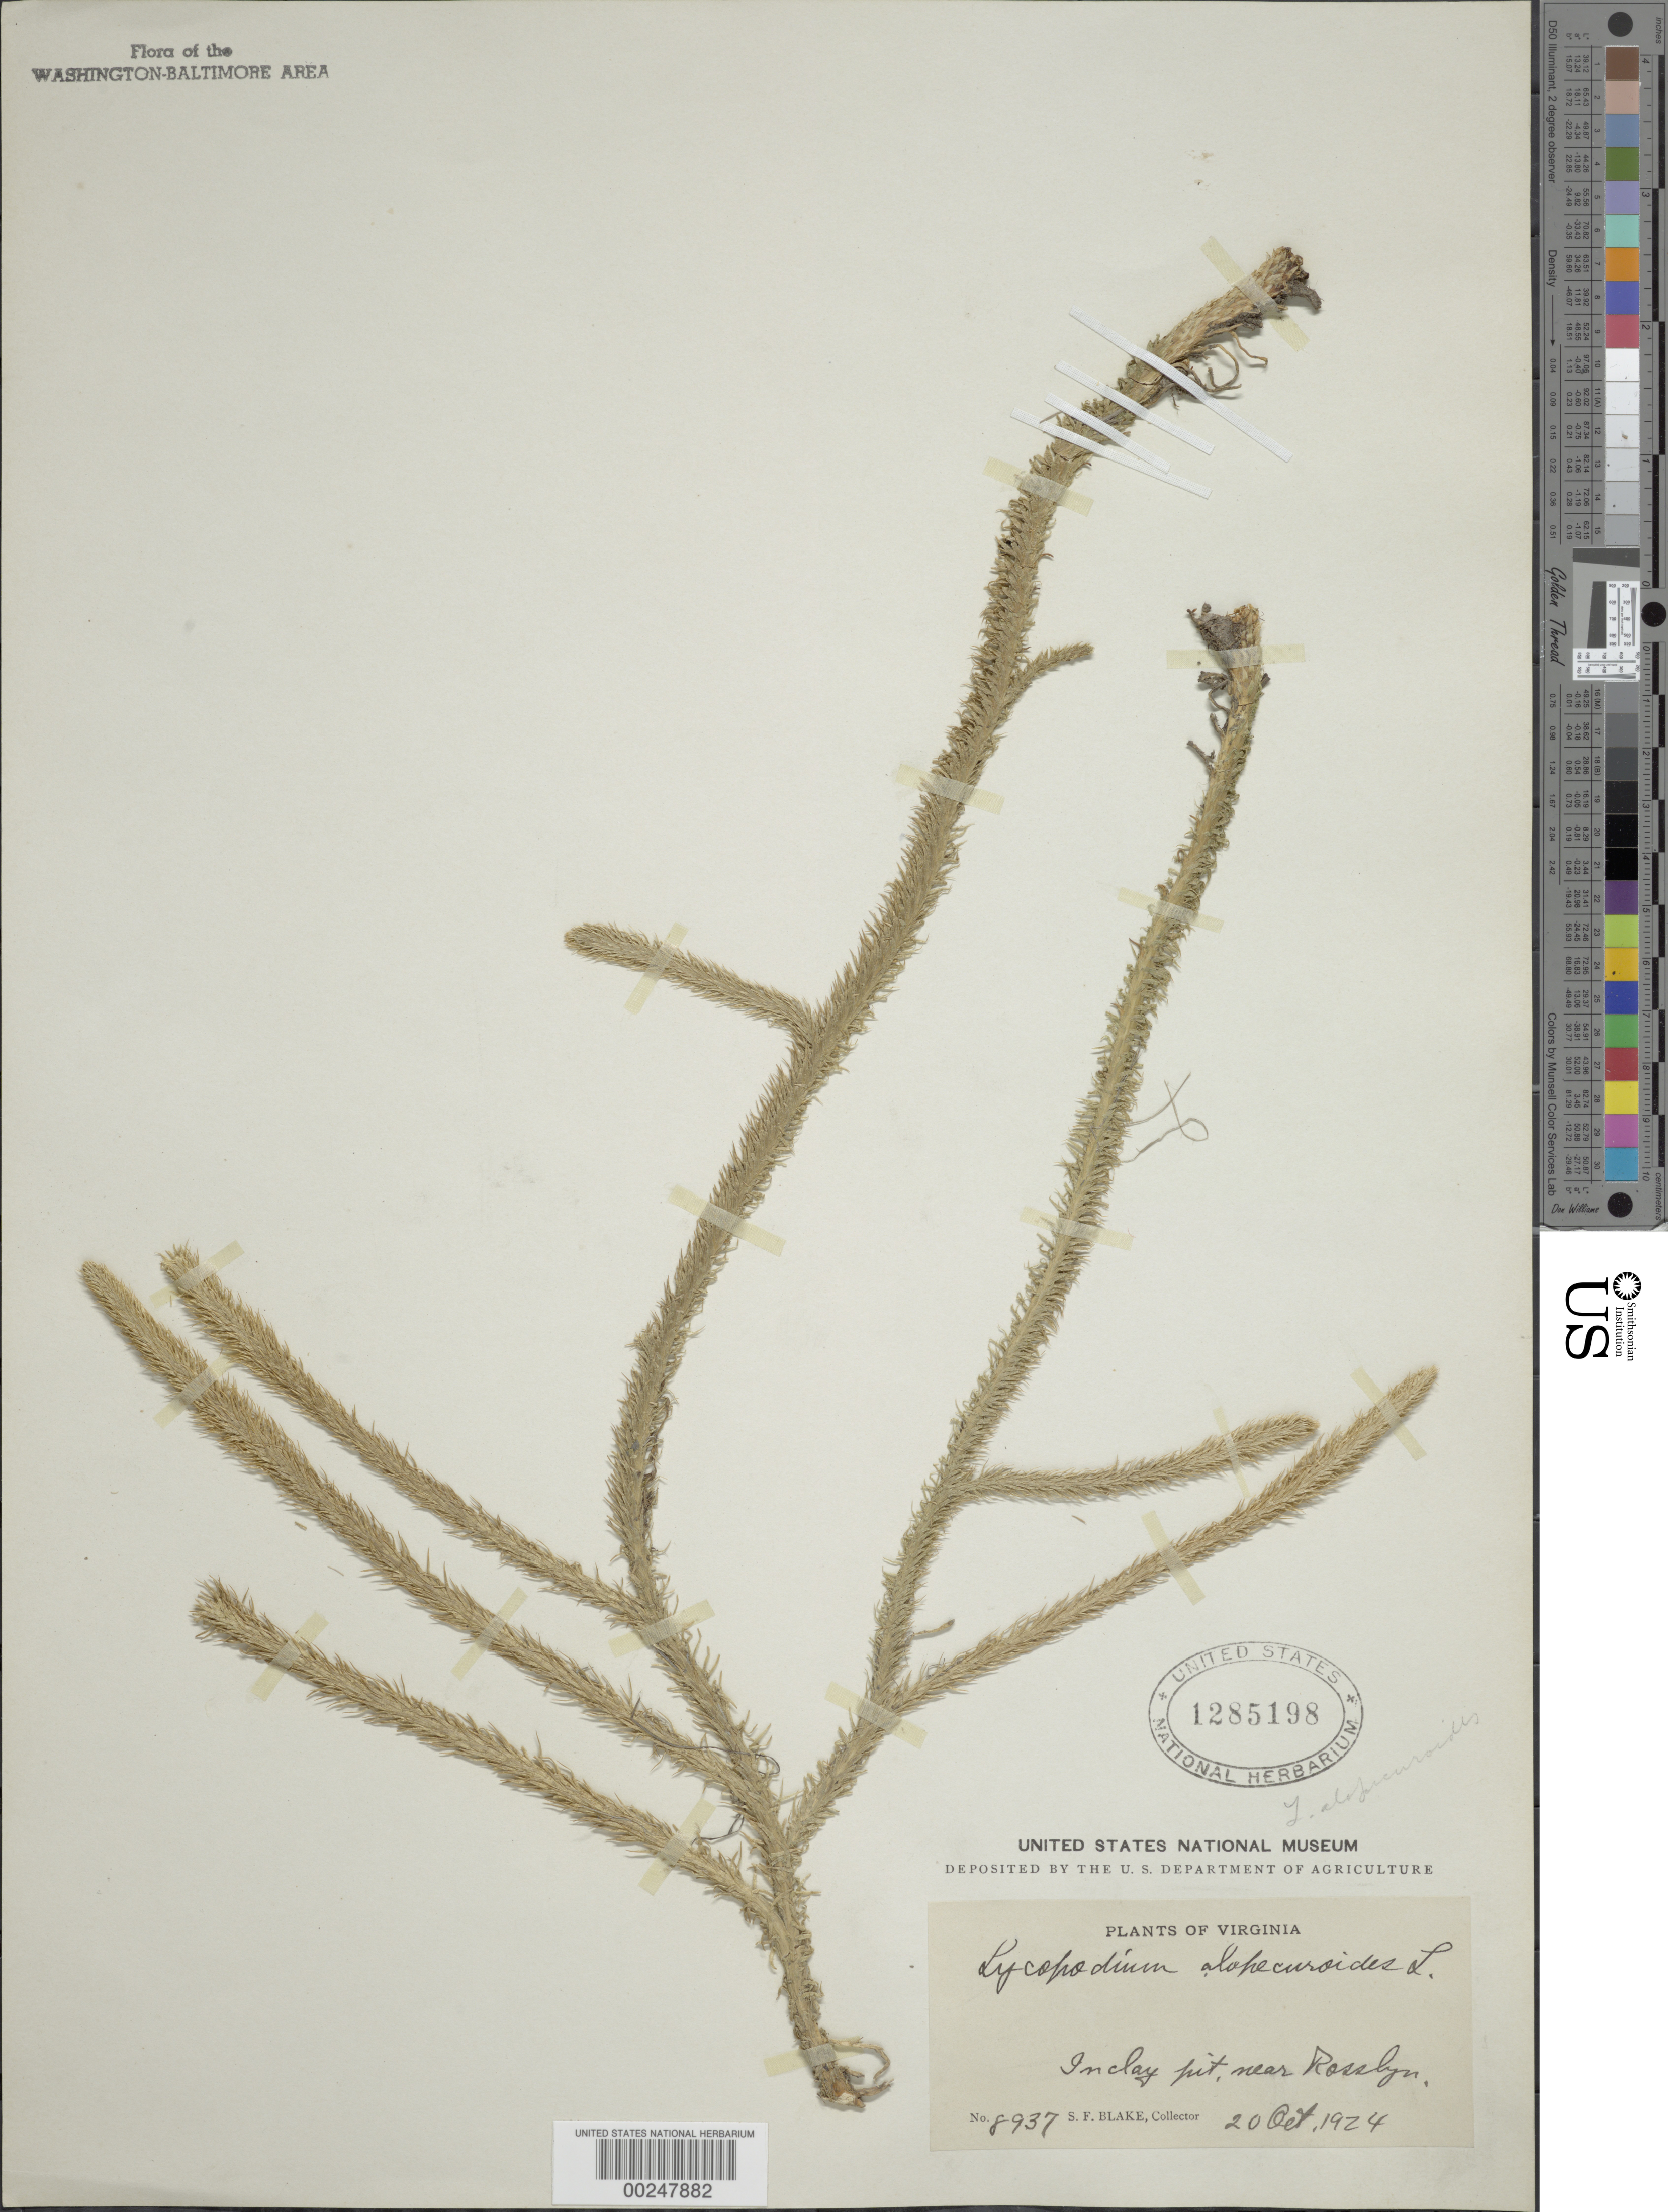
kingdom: Plantae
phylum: Tracheophyta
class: Lycopodiopsida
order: Lycopodiales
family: Lycopodiaceae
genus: Lycopodiella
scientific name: Lycopodiella alopecuroides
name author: (L.) Cranfill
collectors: S. Blake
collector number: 8937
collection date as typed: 20 Oct 1924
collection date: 1924-10-20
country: United States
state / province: Virginia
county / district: Fairfax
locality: Near Rosslyn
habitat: In clay pit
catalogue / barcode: US 1285198